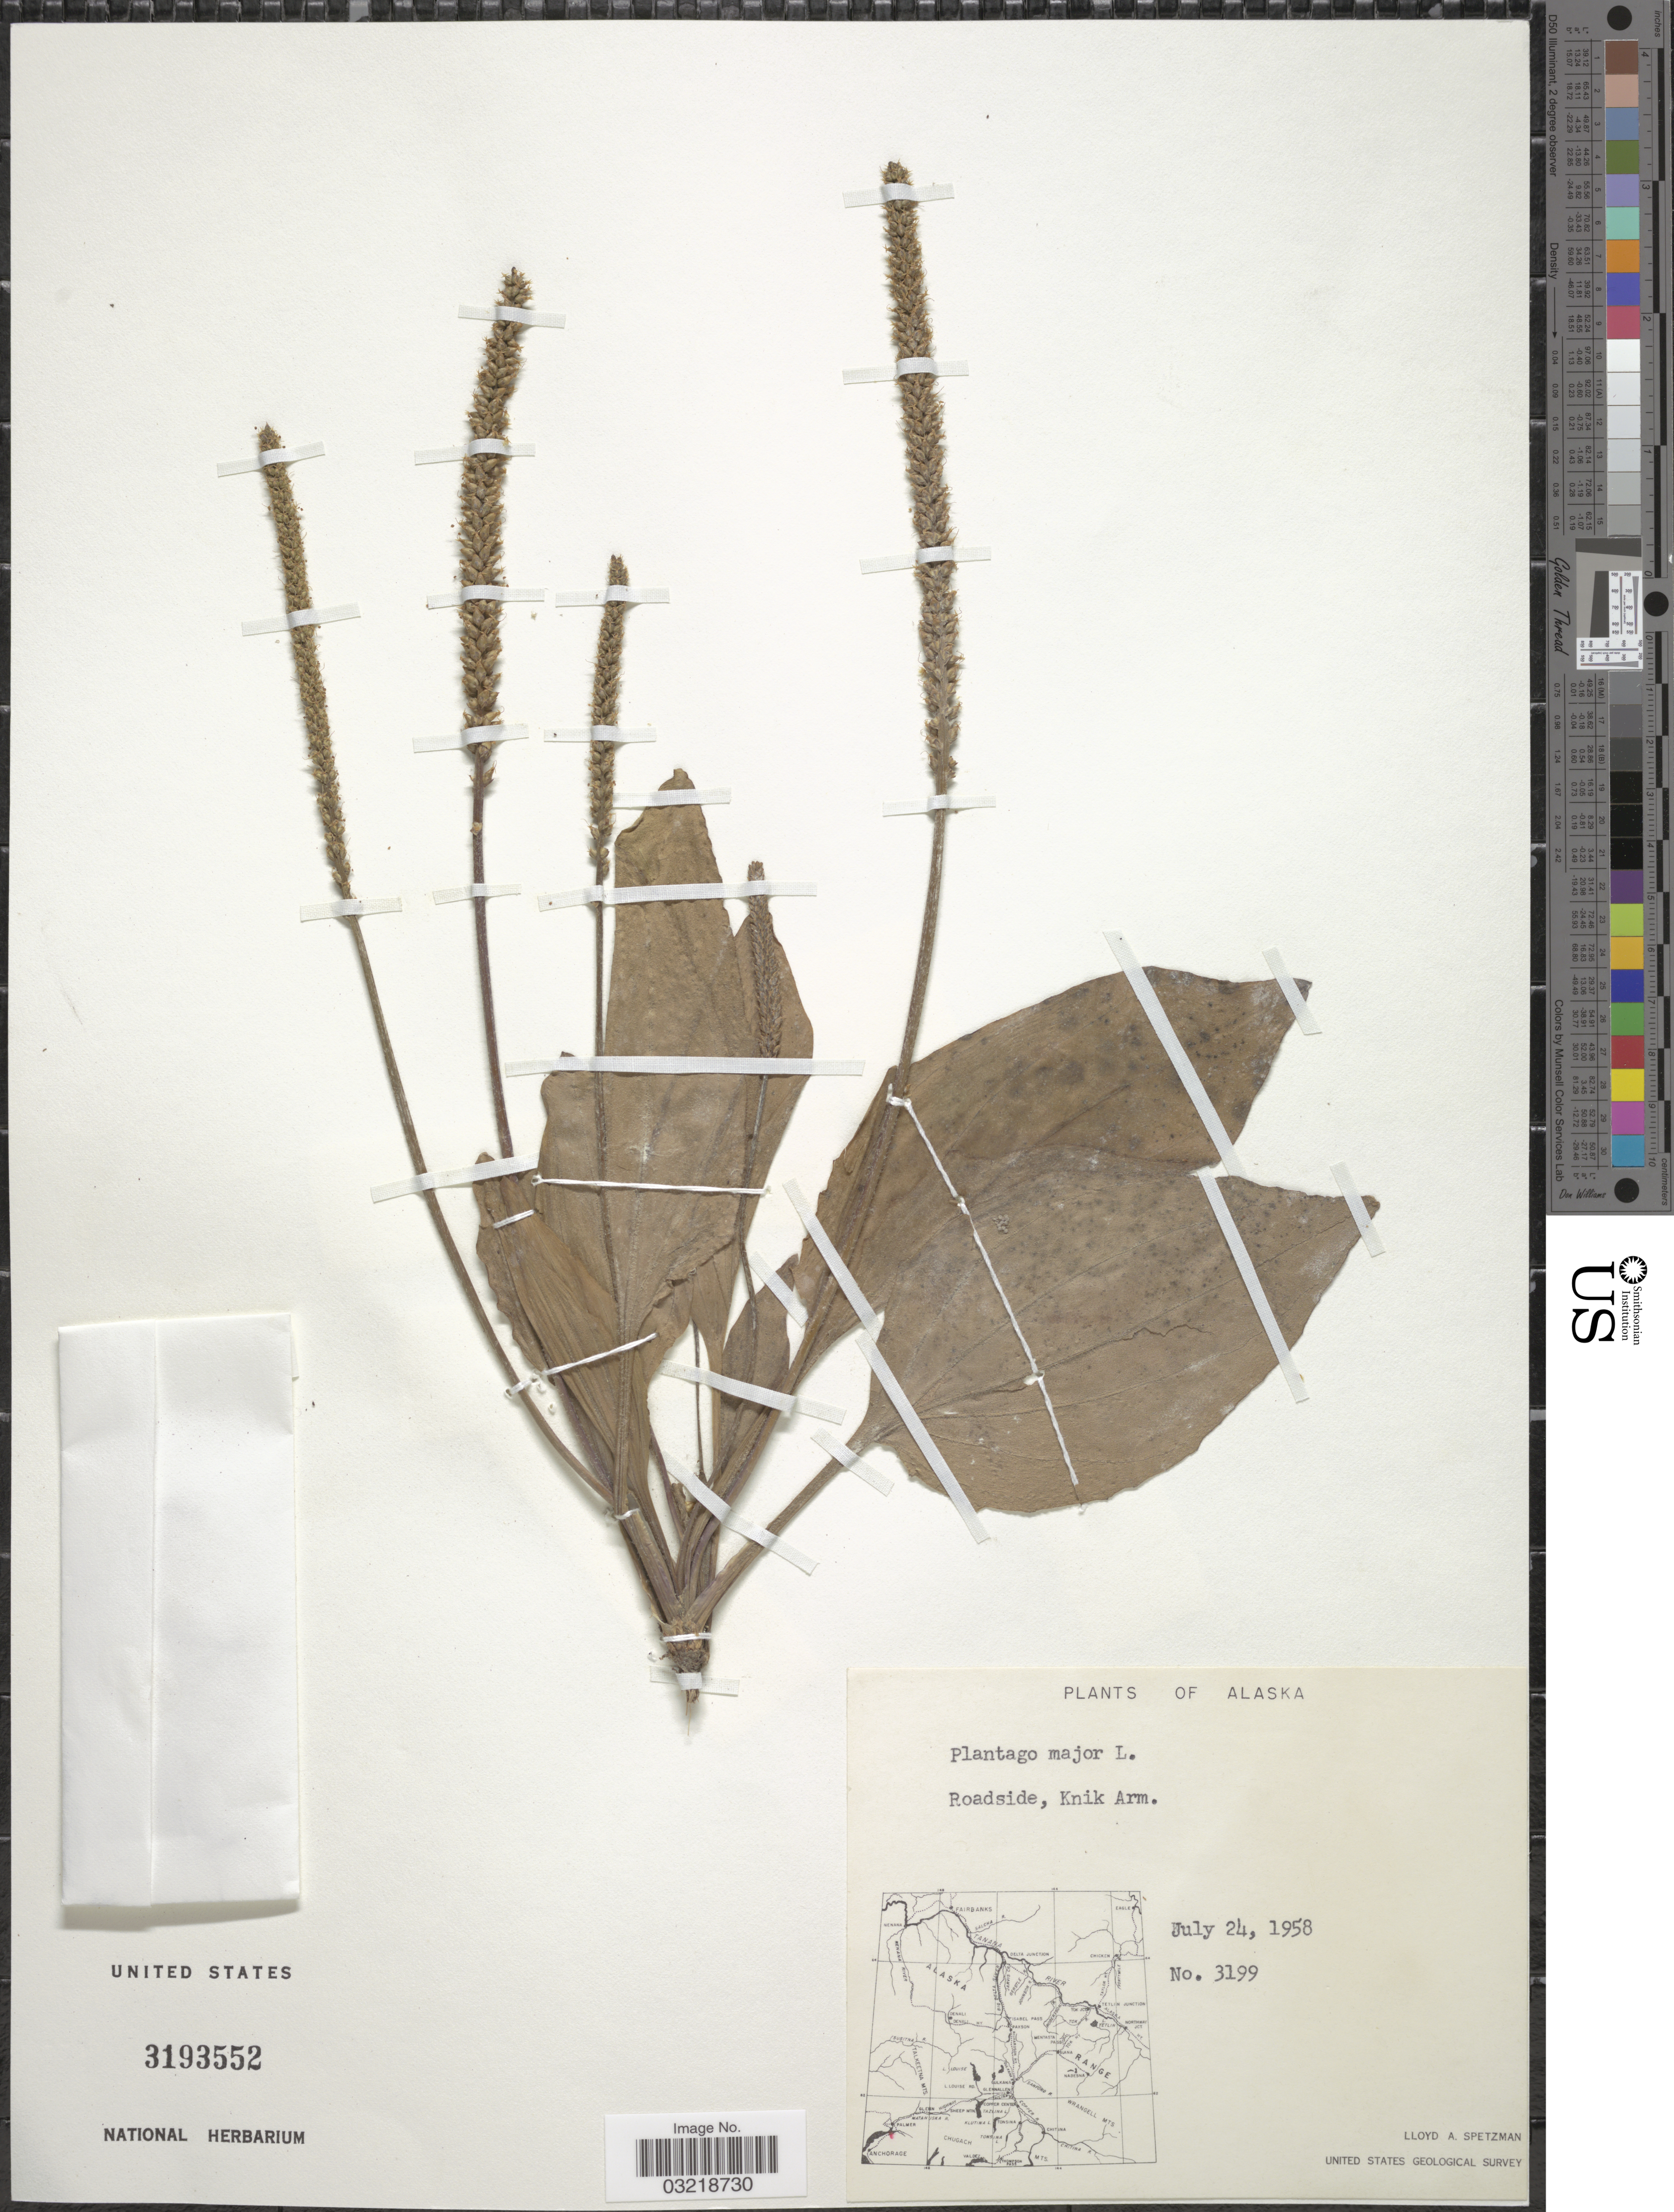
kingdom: Plantae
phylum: Tracheophyta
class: Magnoliopsida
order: Lamiales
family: Plantaginaceae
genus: Plantago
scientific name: Plantago major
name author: L.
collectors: L. Spetzman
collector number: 3199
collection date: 1958-07-24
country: United States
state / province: Alaska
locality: Roadside, Knik Arm.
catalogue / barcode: US 3193552